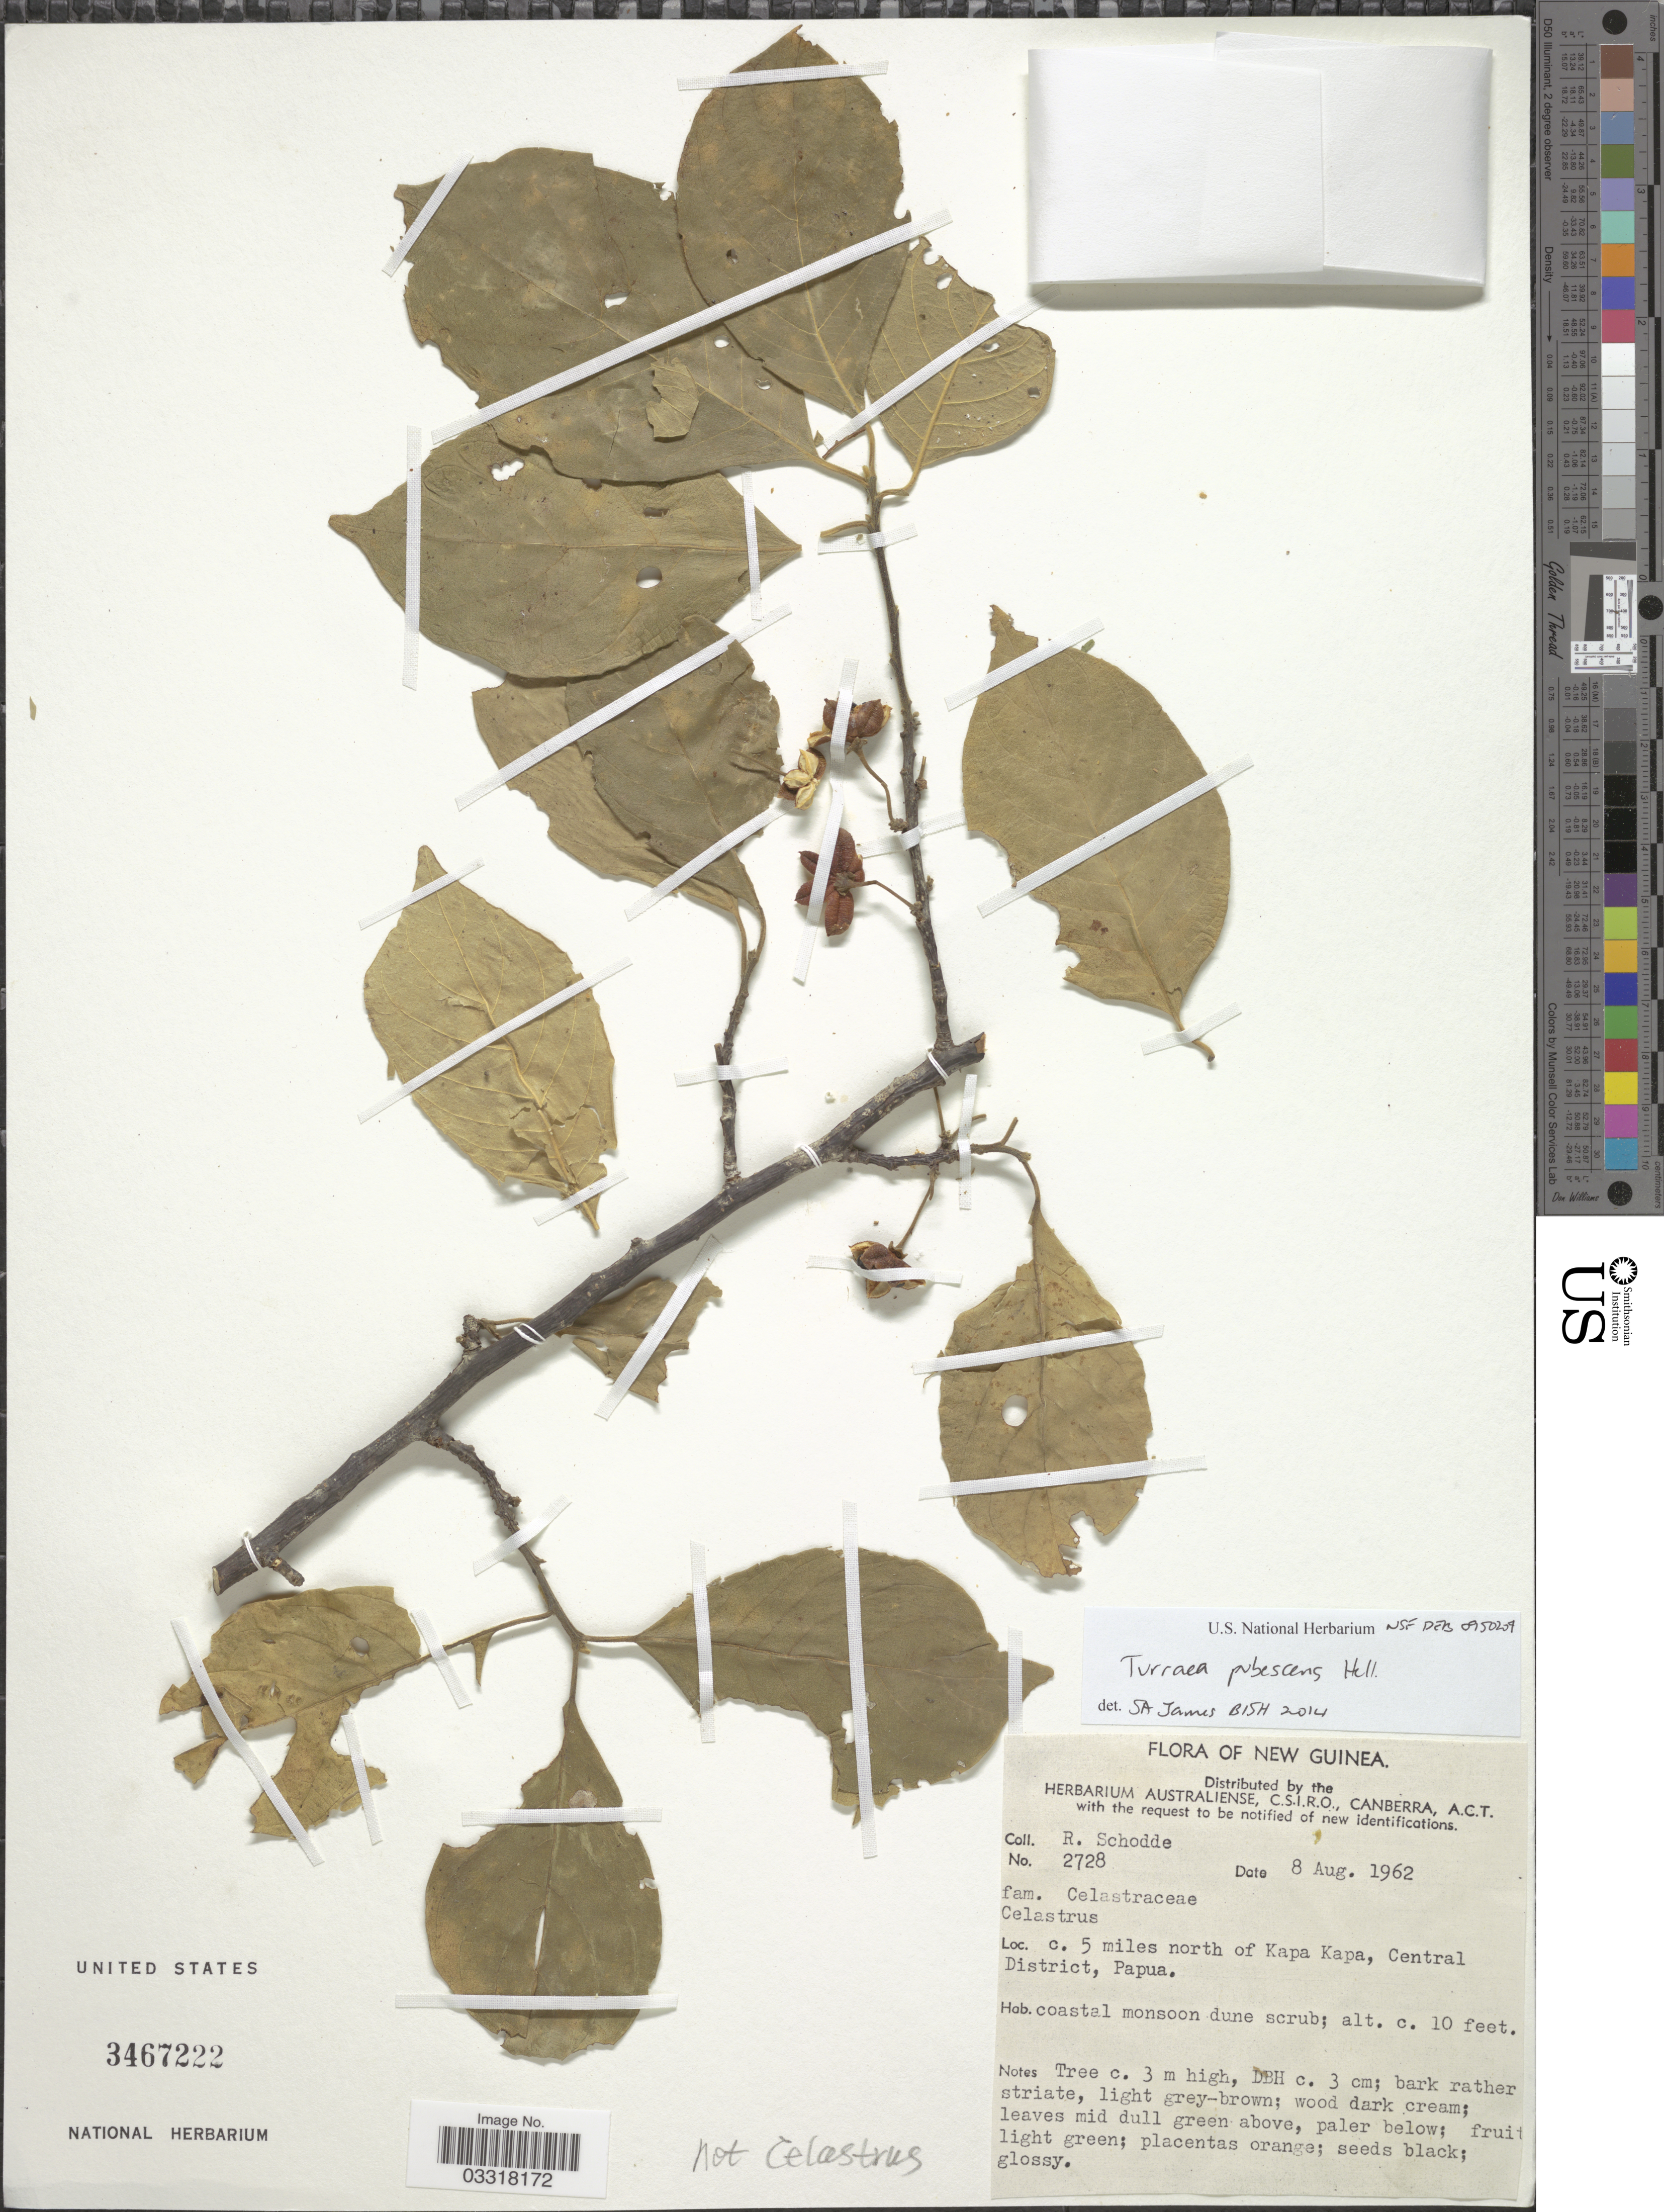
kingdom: Plantae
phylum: Tracheophyta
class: Magnoliopsida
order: Sapindales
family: Meliaceae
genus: Turraea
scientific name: Turraea pubescens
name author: Hell.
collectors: R. Schodde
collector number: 2728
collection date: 1962-08-08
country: Papua New Guinea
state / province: Central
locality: New Guinea. C. 5 miles north of Kapa Kapa, Central District, Papua.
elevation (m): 3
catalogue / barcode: US 3467222